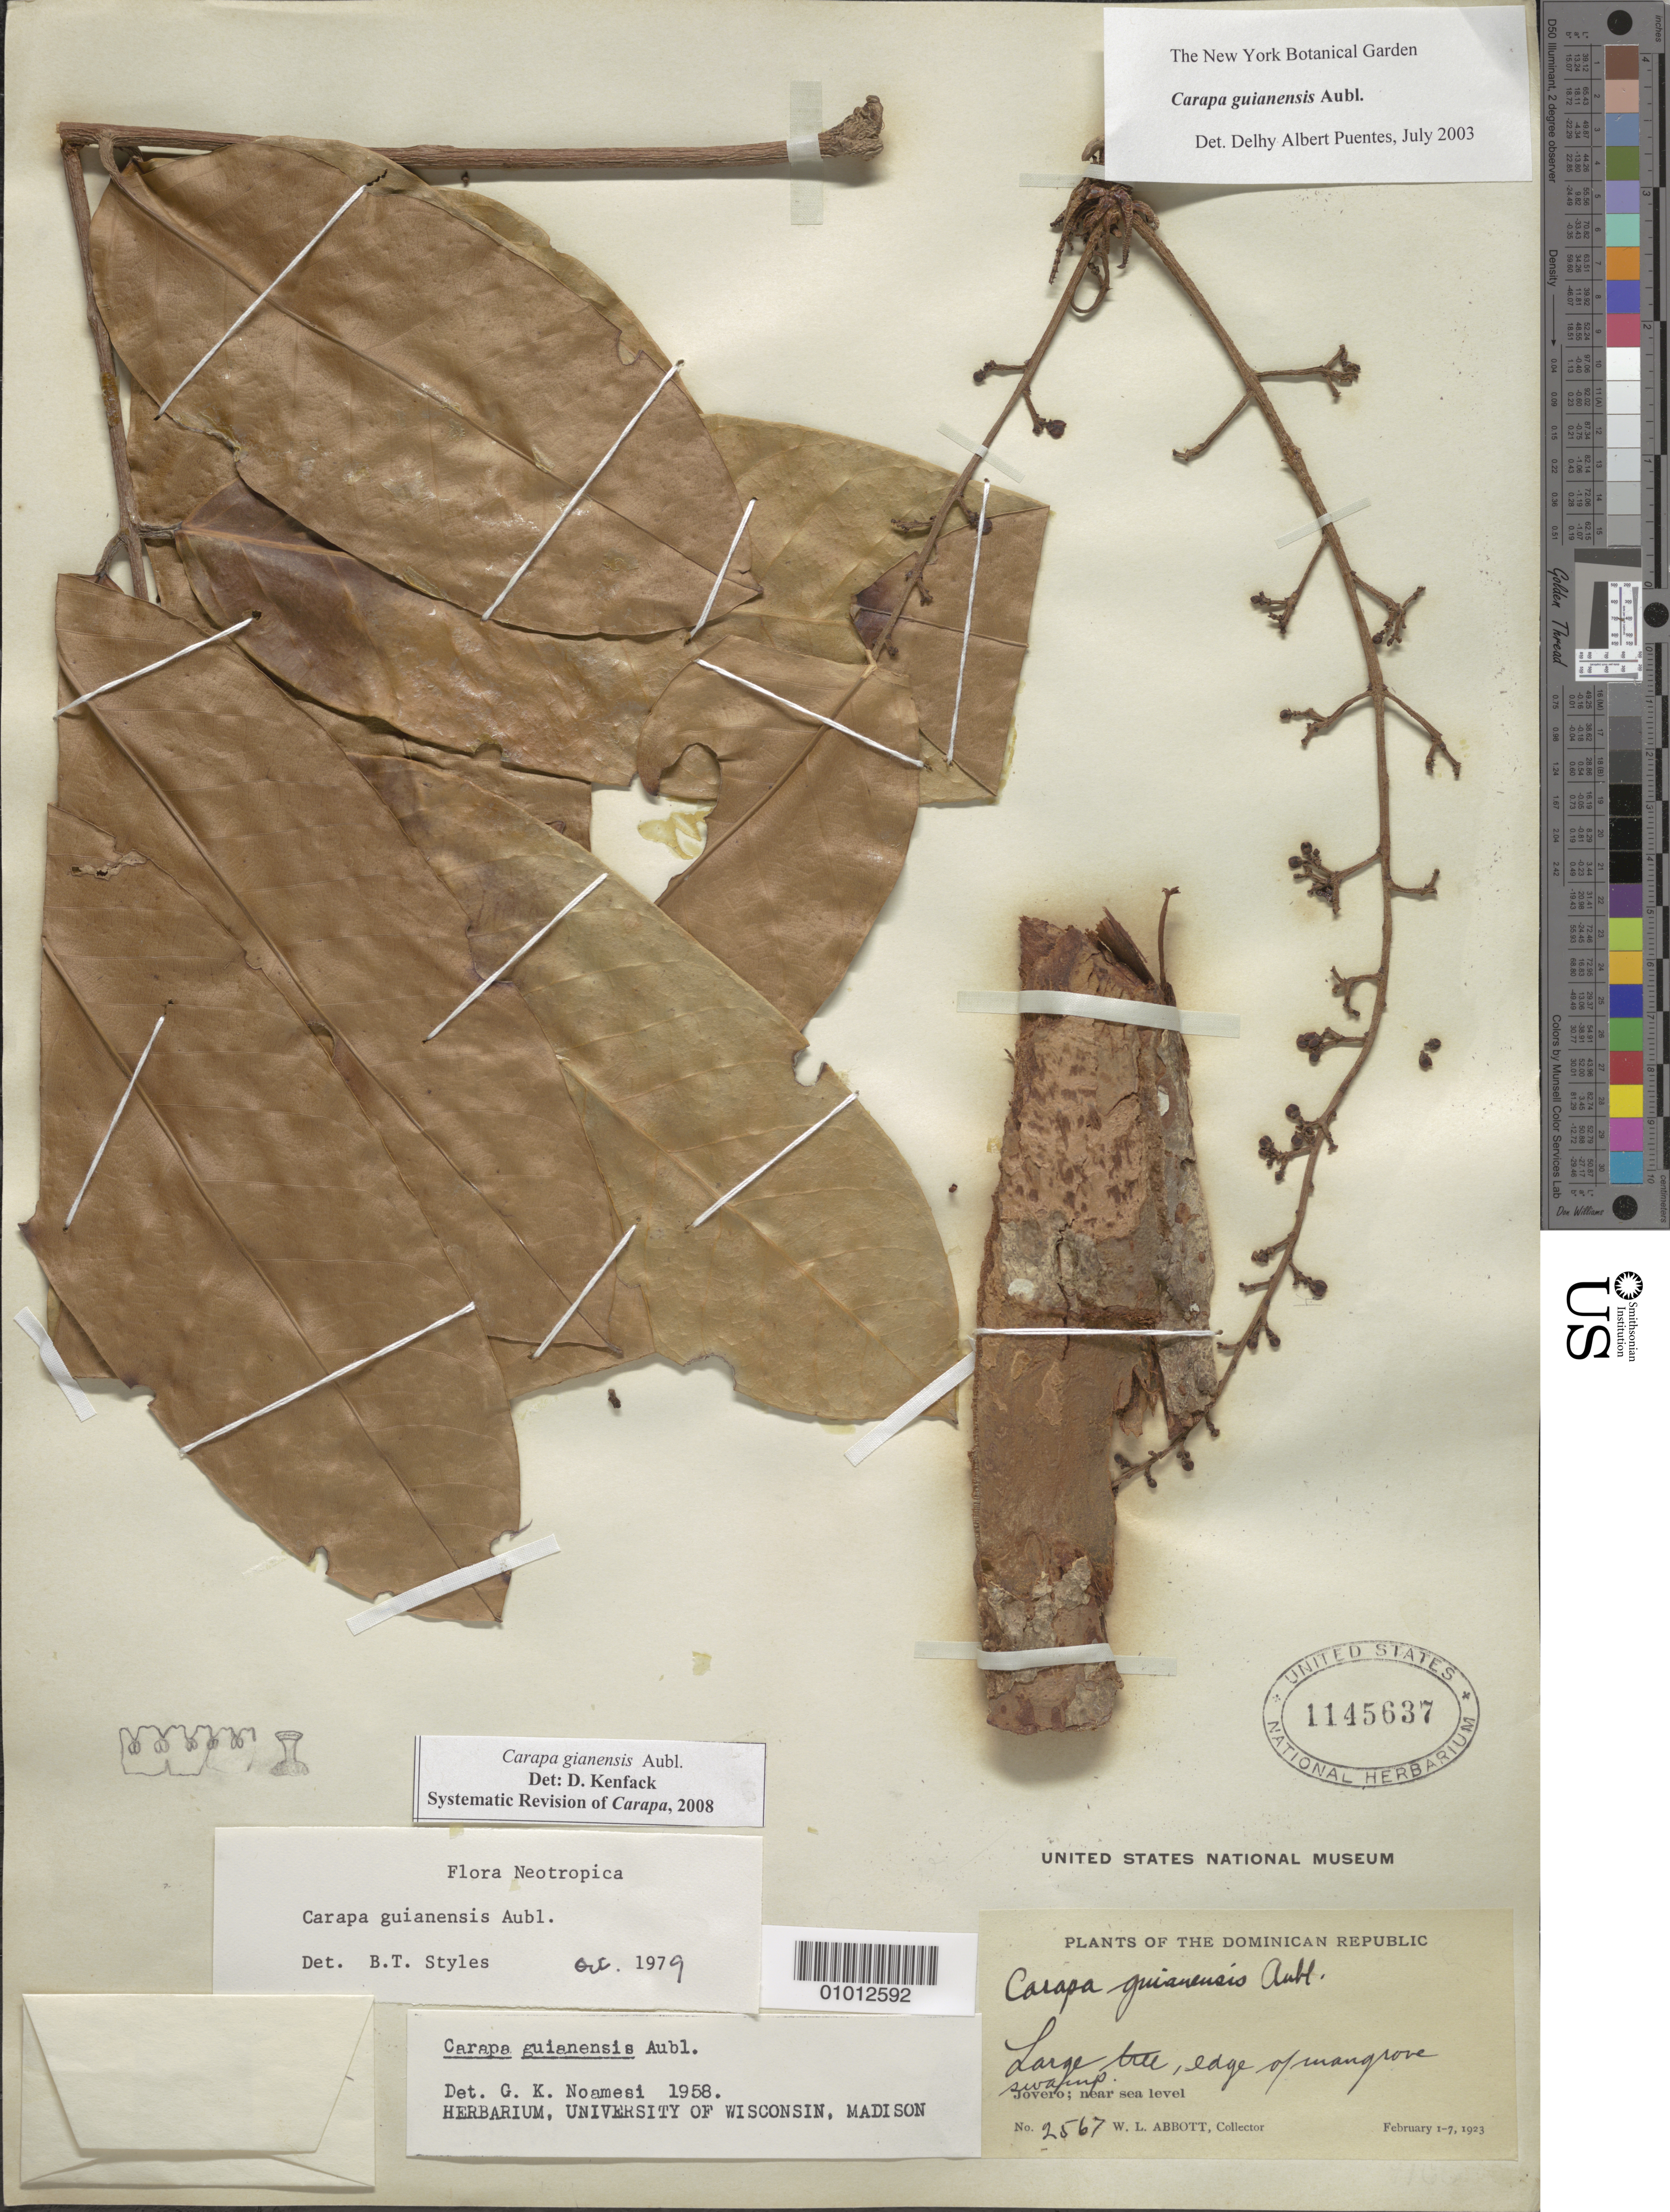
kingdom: Plantae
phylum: Tracheophyta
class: Magnoliopsida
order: Sapindales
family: Meliaceae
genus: Carapa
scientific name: Carapa guianensis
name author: Aubl.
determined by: Kenfack, D.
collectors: W. L. Abbott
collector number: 2567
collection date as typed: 01 Feb 1923 to 07 Feb 1923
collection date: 1923-02-01/1923-02-07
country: Dominican Republic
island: Hispaniola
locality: Jovero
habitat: Edge of mangrove swamp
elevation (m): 0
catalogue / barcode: US 1145637